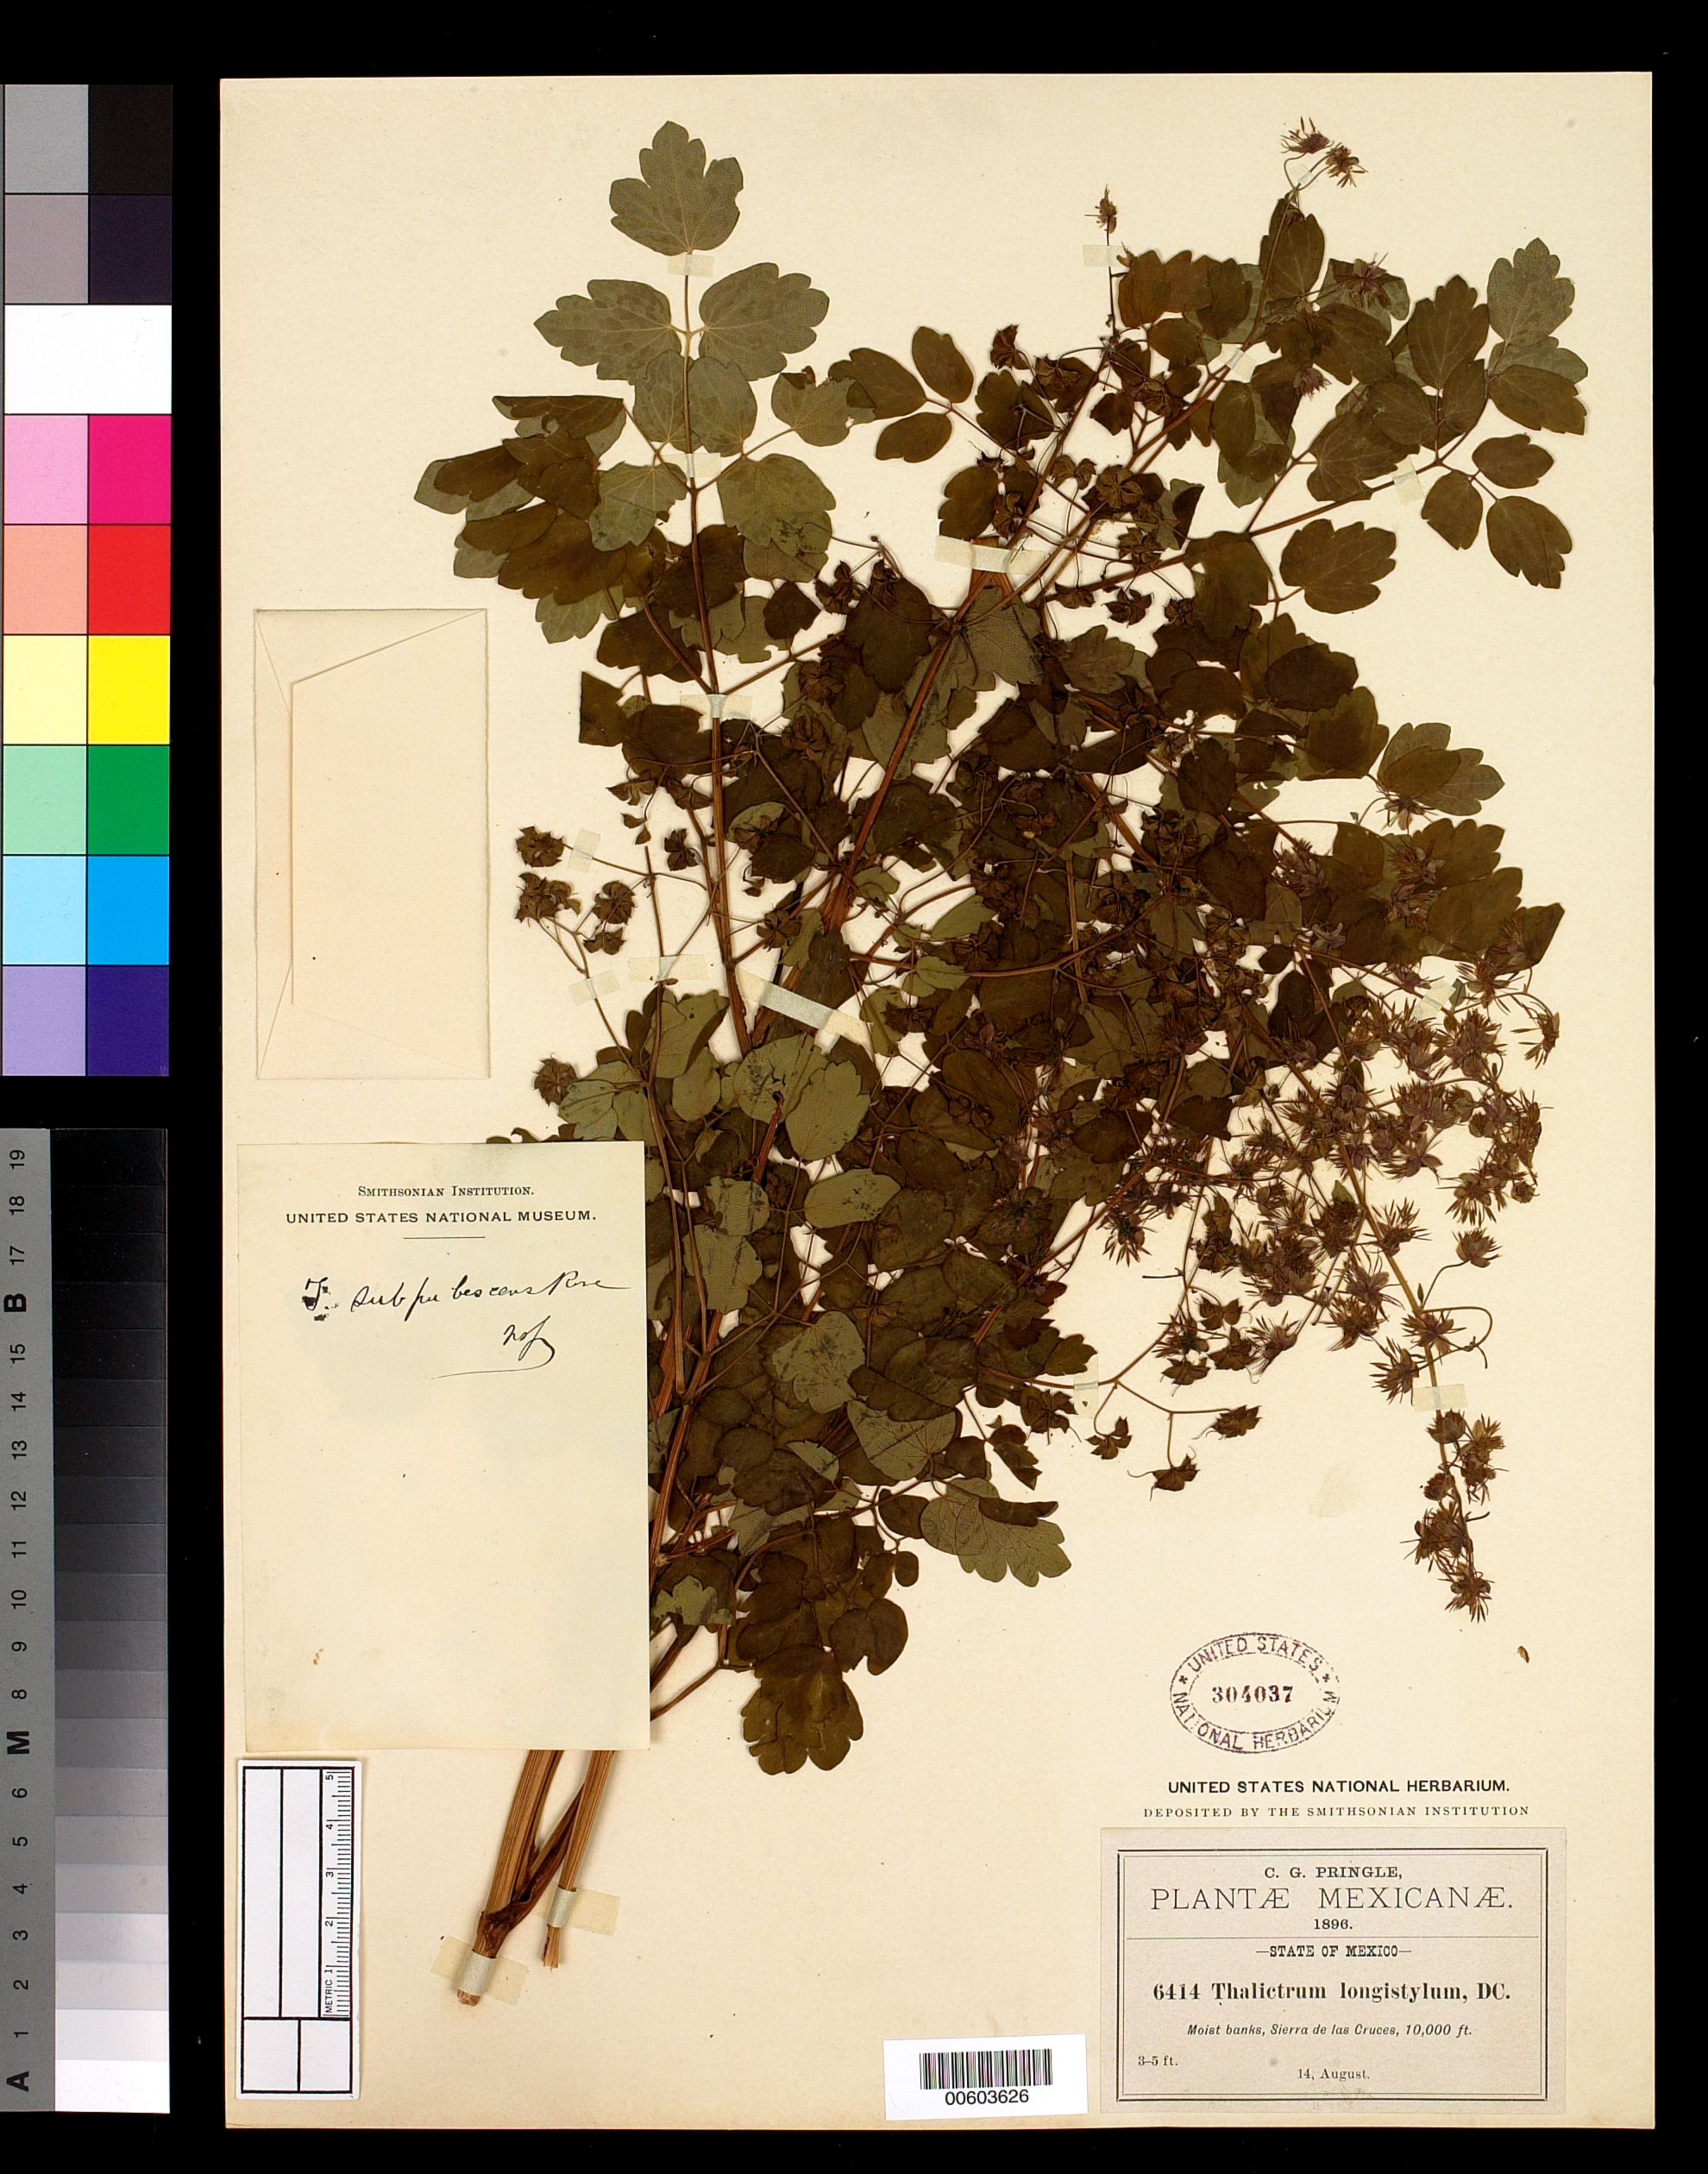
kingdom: Plantae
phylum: Tracheophyta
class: Magnoliopsida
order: Ranunculales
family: Ranunculaceae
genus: Thalictrum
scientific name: Thalictrum subpubescens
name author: Rose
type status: Holotype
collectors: C. G. Pringle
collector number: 6414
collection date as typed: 14 Aug 1896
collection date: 1896-08-14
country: Mexico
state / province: México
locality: Sierra de Las Cruces.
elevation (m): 3048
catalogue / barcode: US 304037